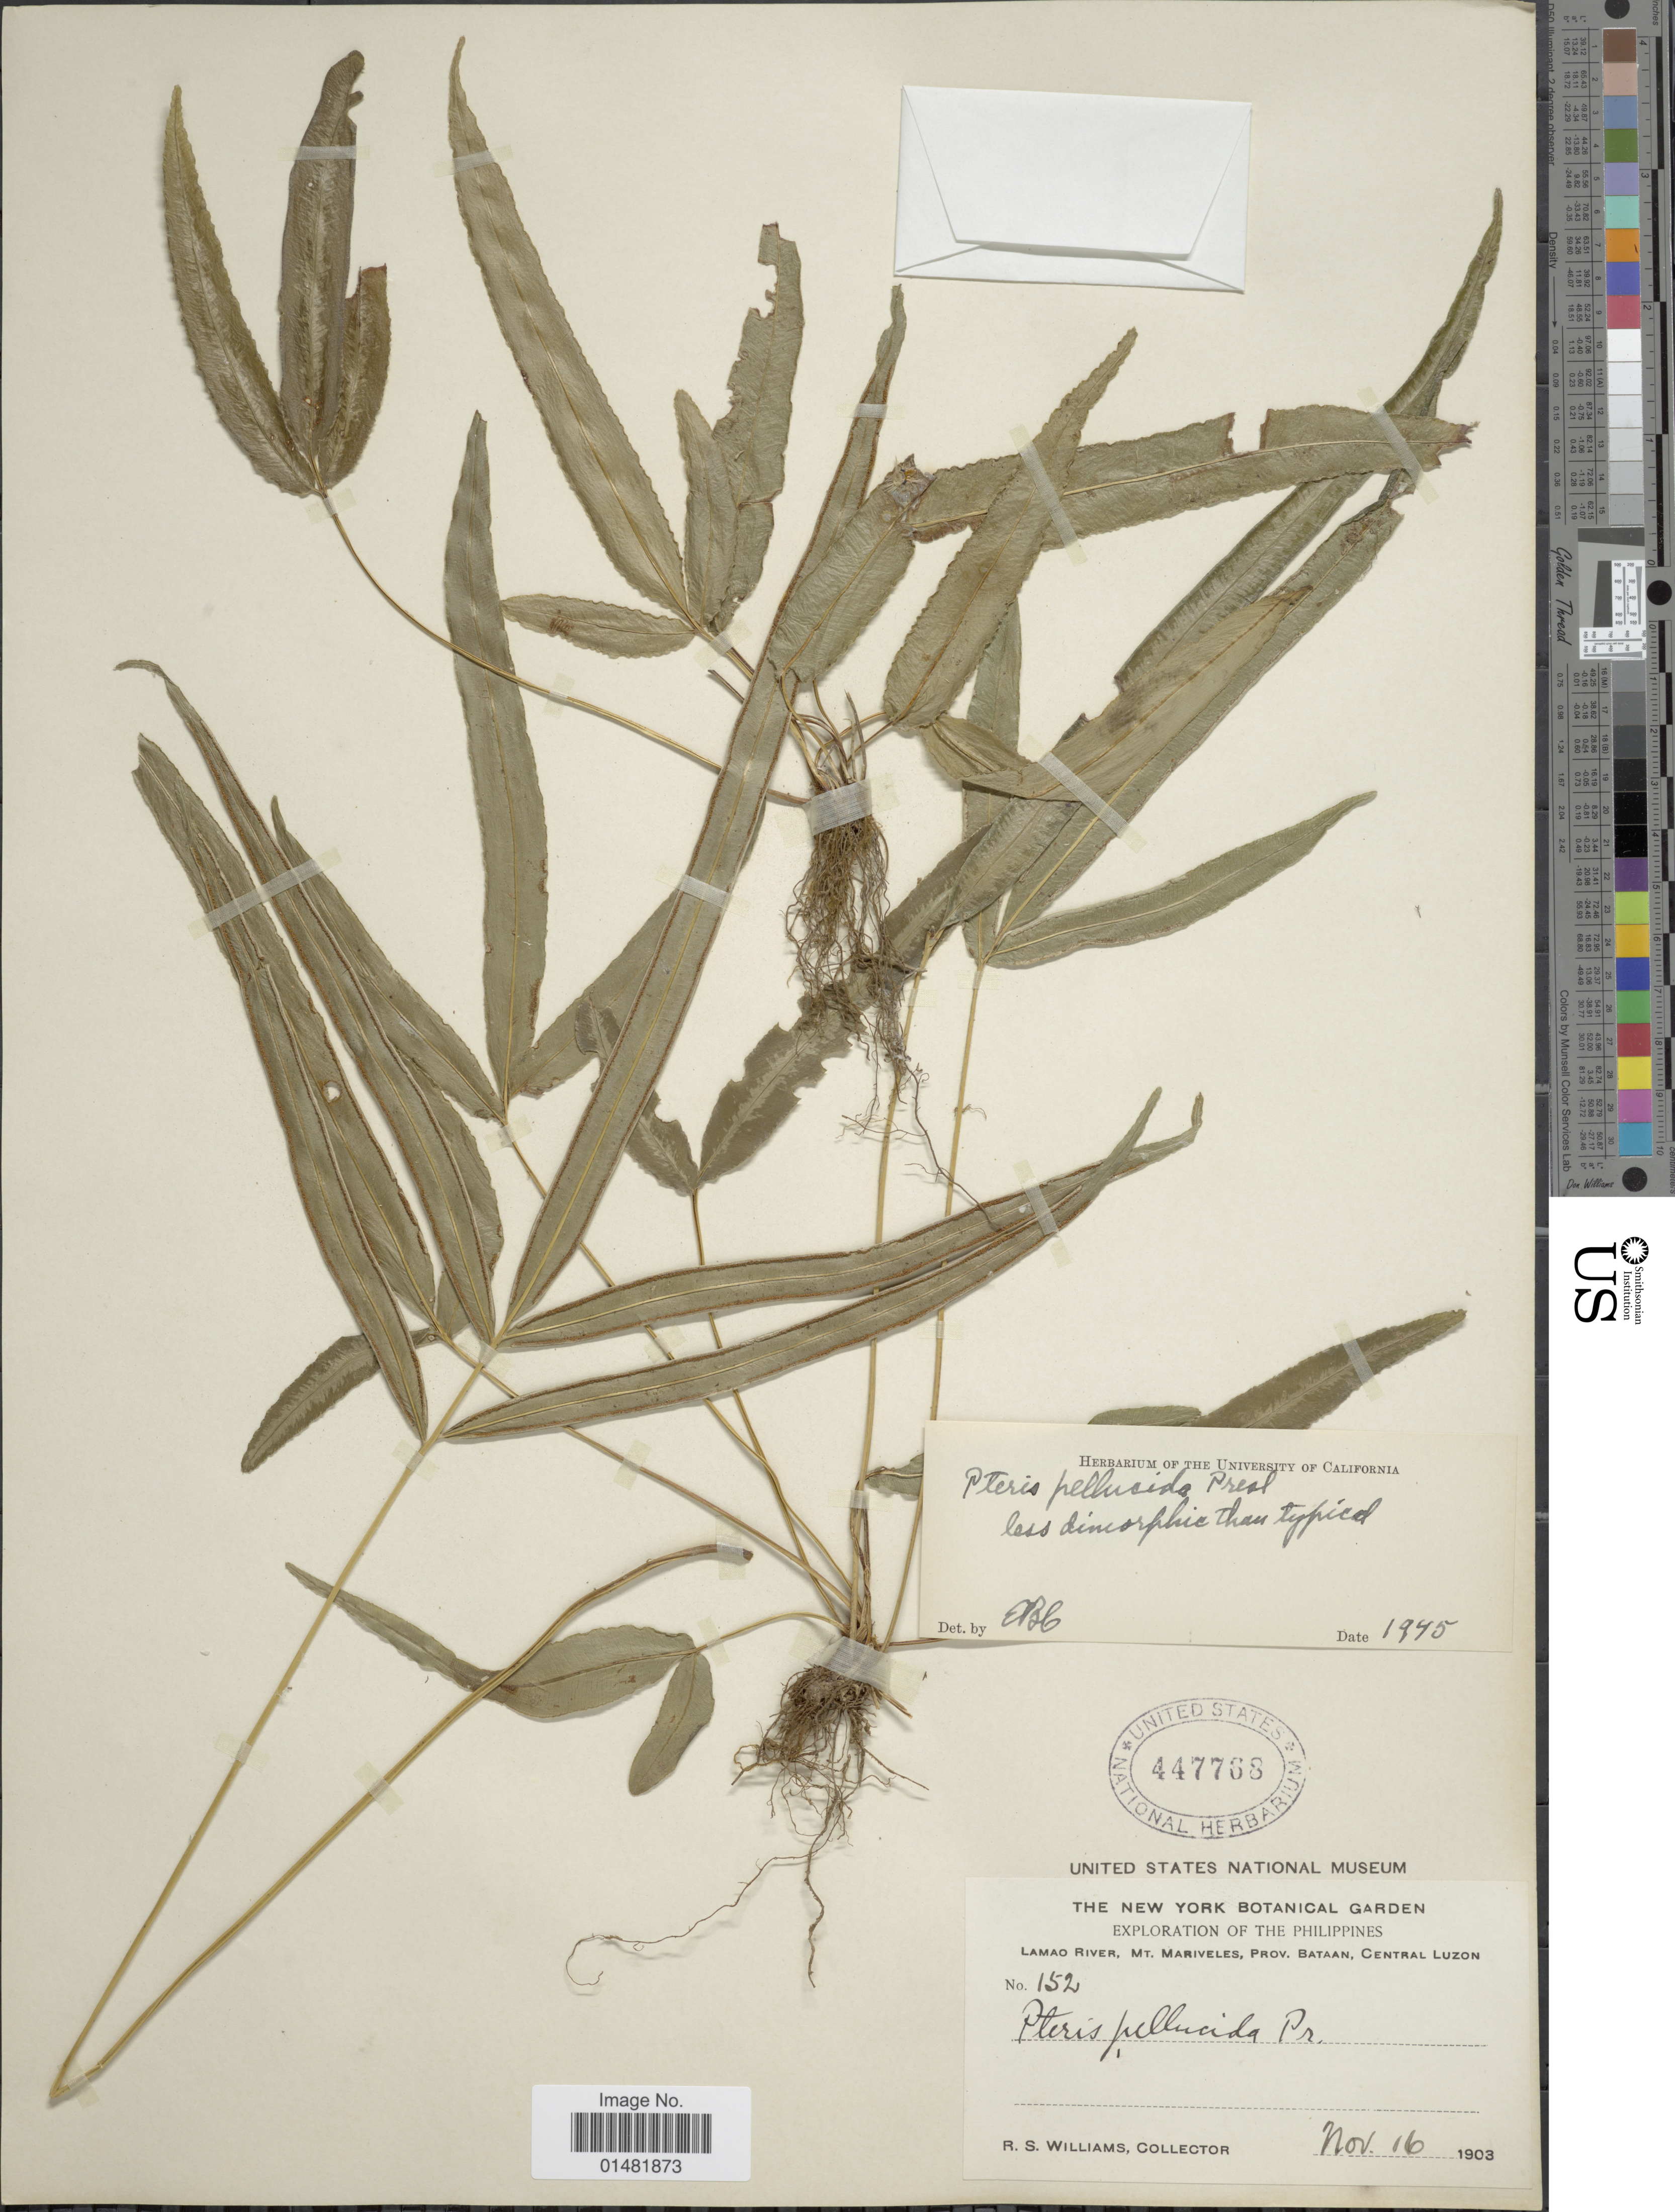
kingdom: Plantae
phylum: Tracheophyta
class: Polypodiopsida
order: Polypodiales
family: Pteridaceae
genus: Pteris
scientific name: Pteris pellucida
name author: C. Presl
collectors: R. S. Williams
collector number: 152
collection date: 1903-11-16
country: Philippines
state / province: Central Luzon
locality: Lamao River, Mt. Mariveles, Prov. Bataan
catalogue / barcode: US 447768